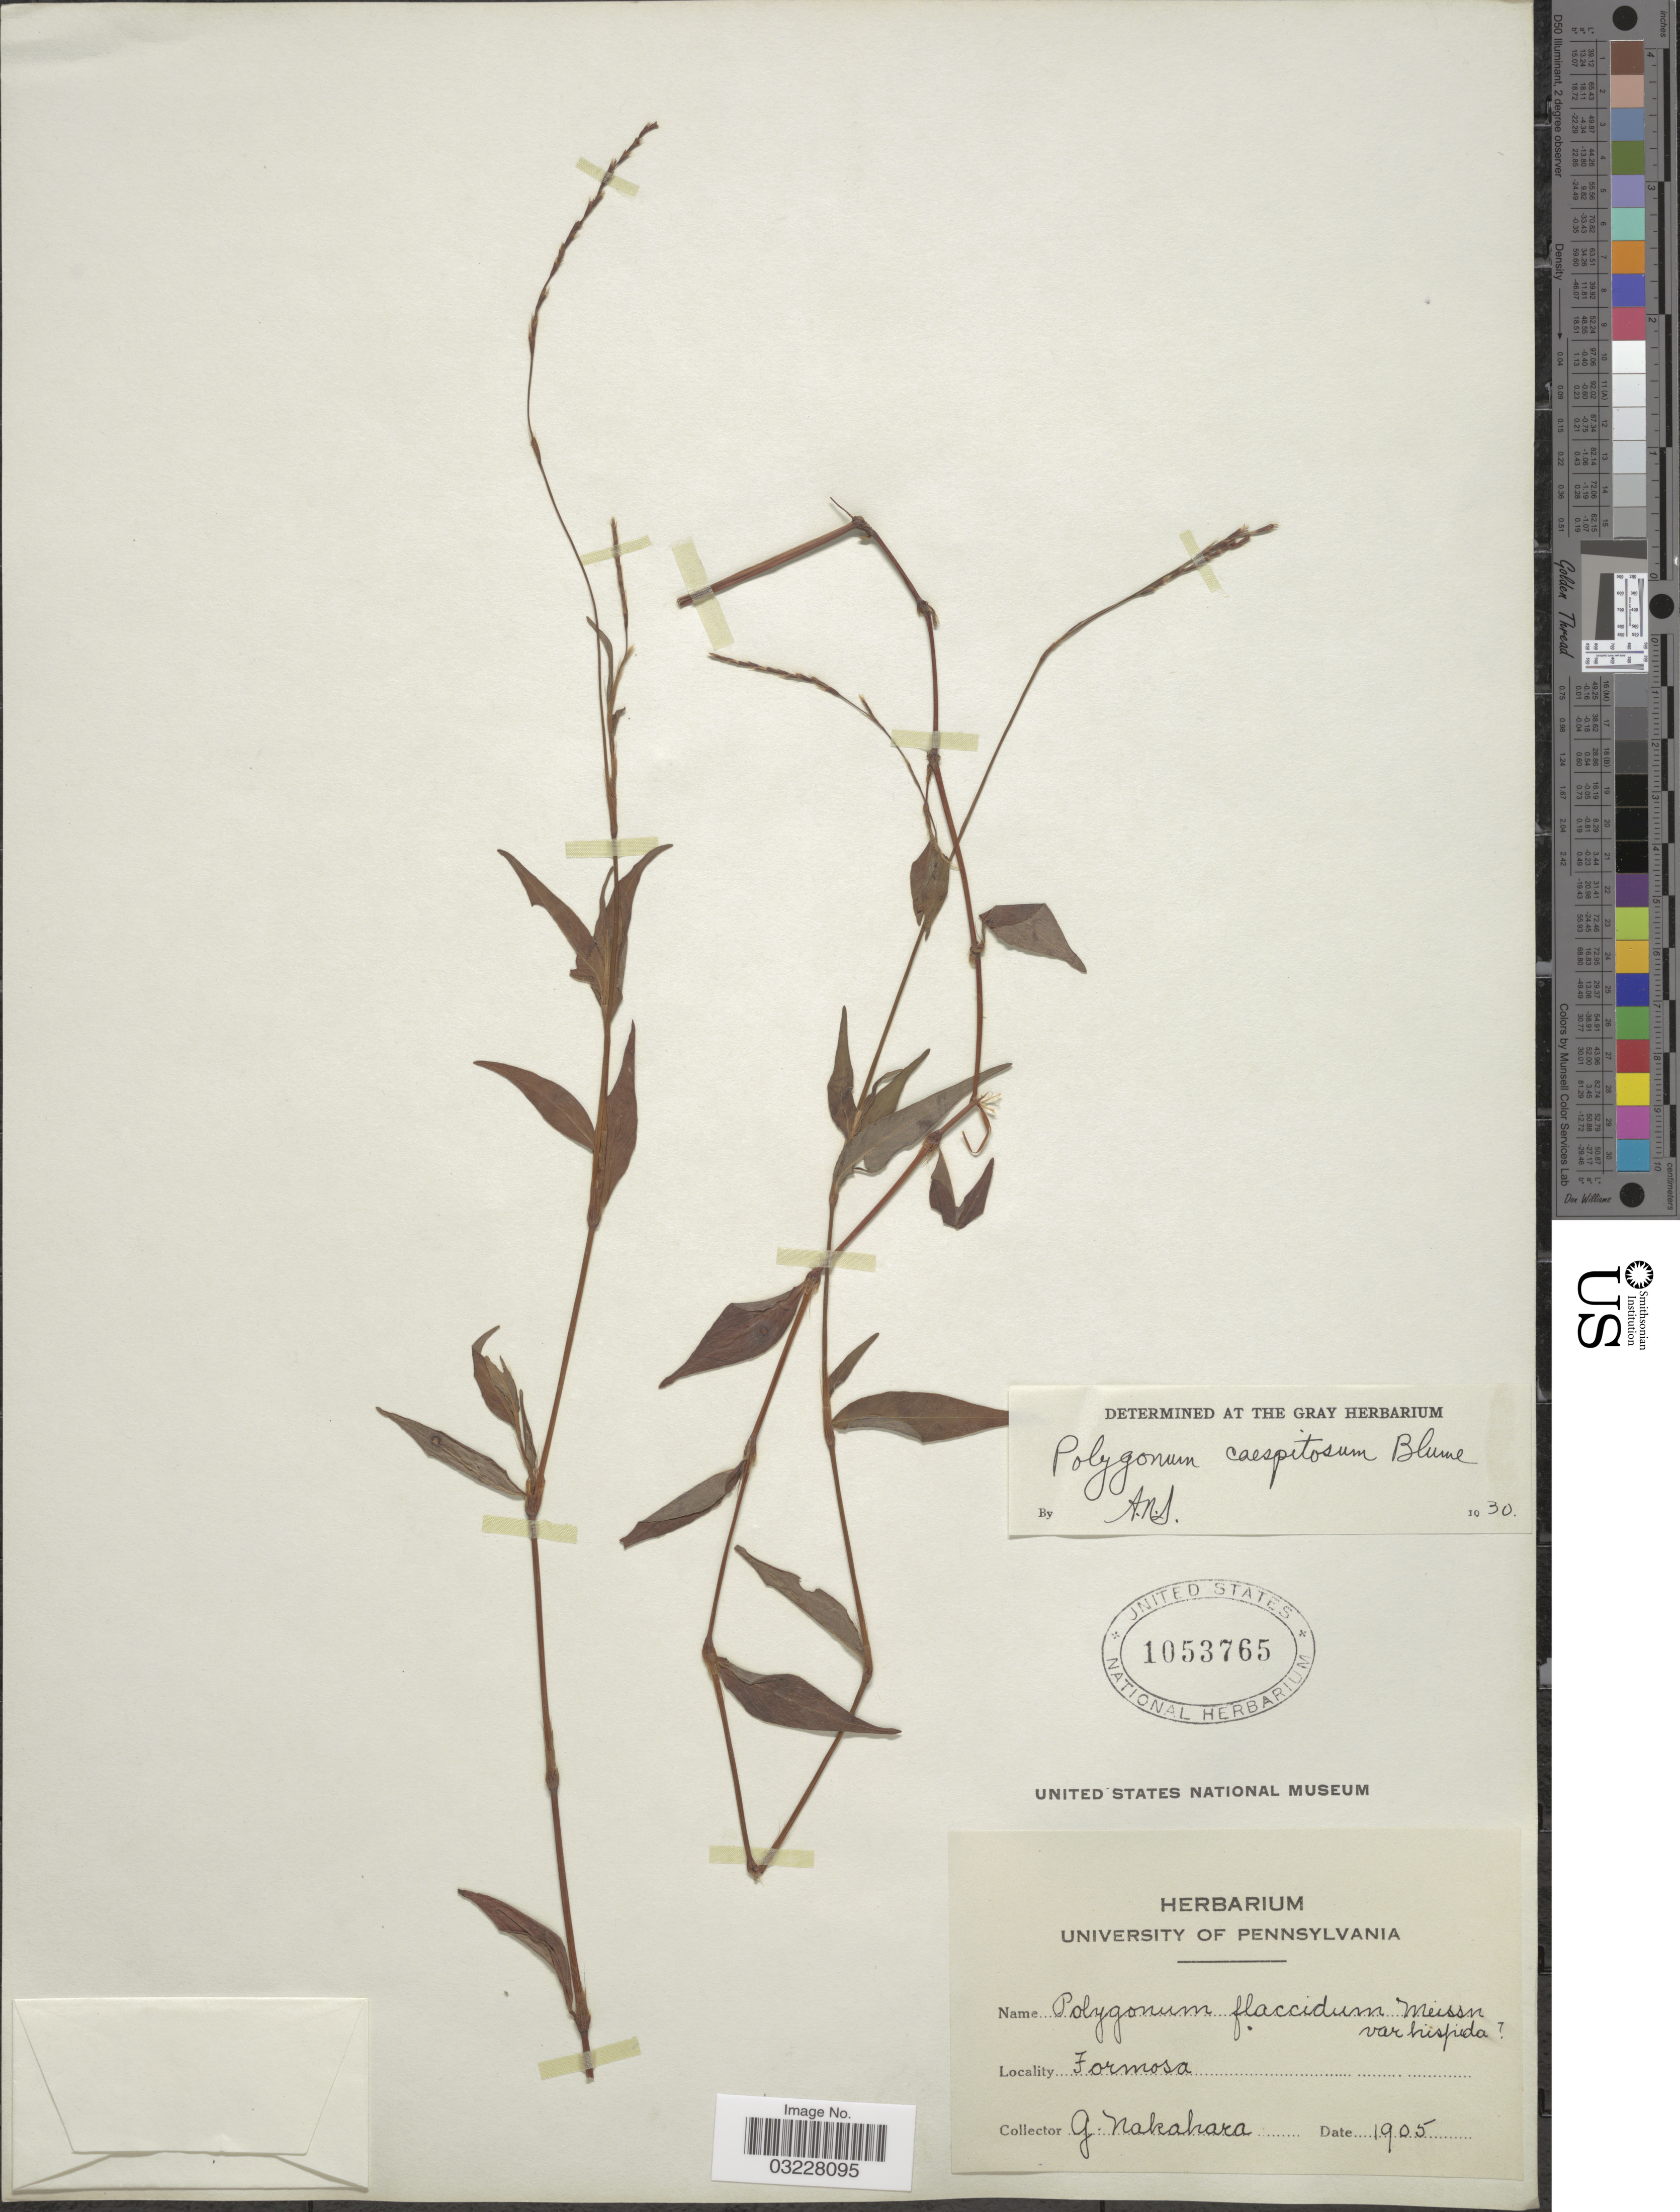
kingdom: Plantae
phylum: Tracheophyta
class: Magnoliopsida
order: Caryophyllales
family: Polygonaceae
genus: Polygonum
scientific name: Polygonum caespitosum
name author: Blume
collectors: G. Nakahara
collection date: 1905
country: Taiwan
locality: Formosa.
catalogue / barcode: US 1053765